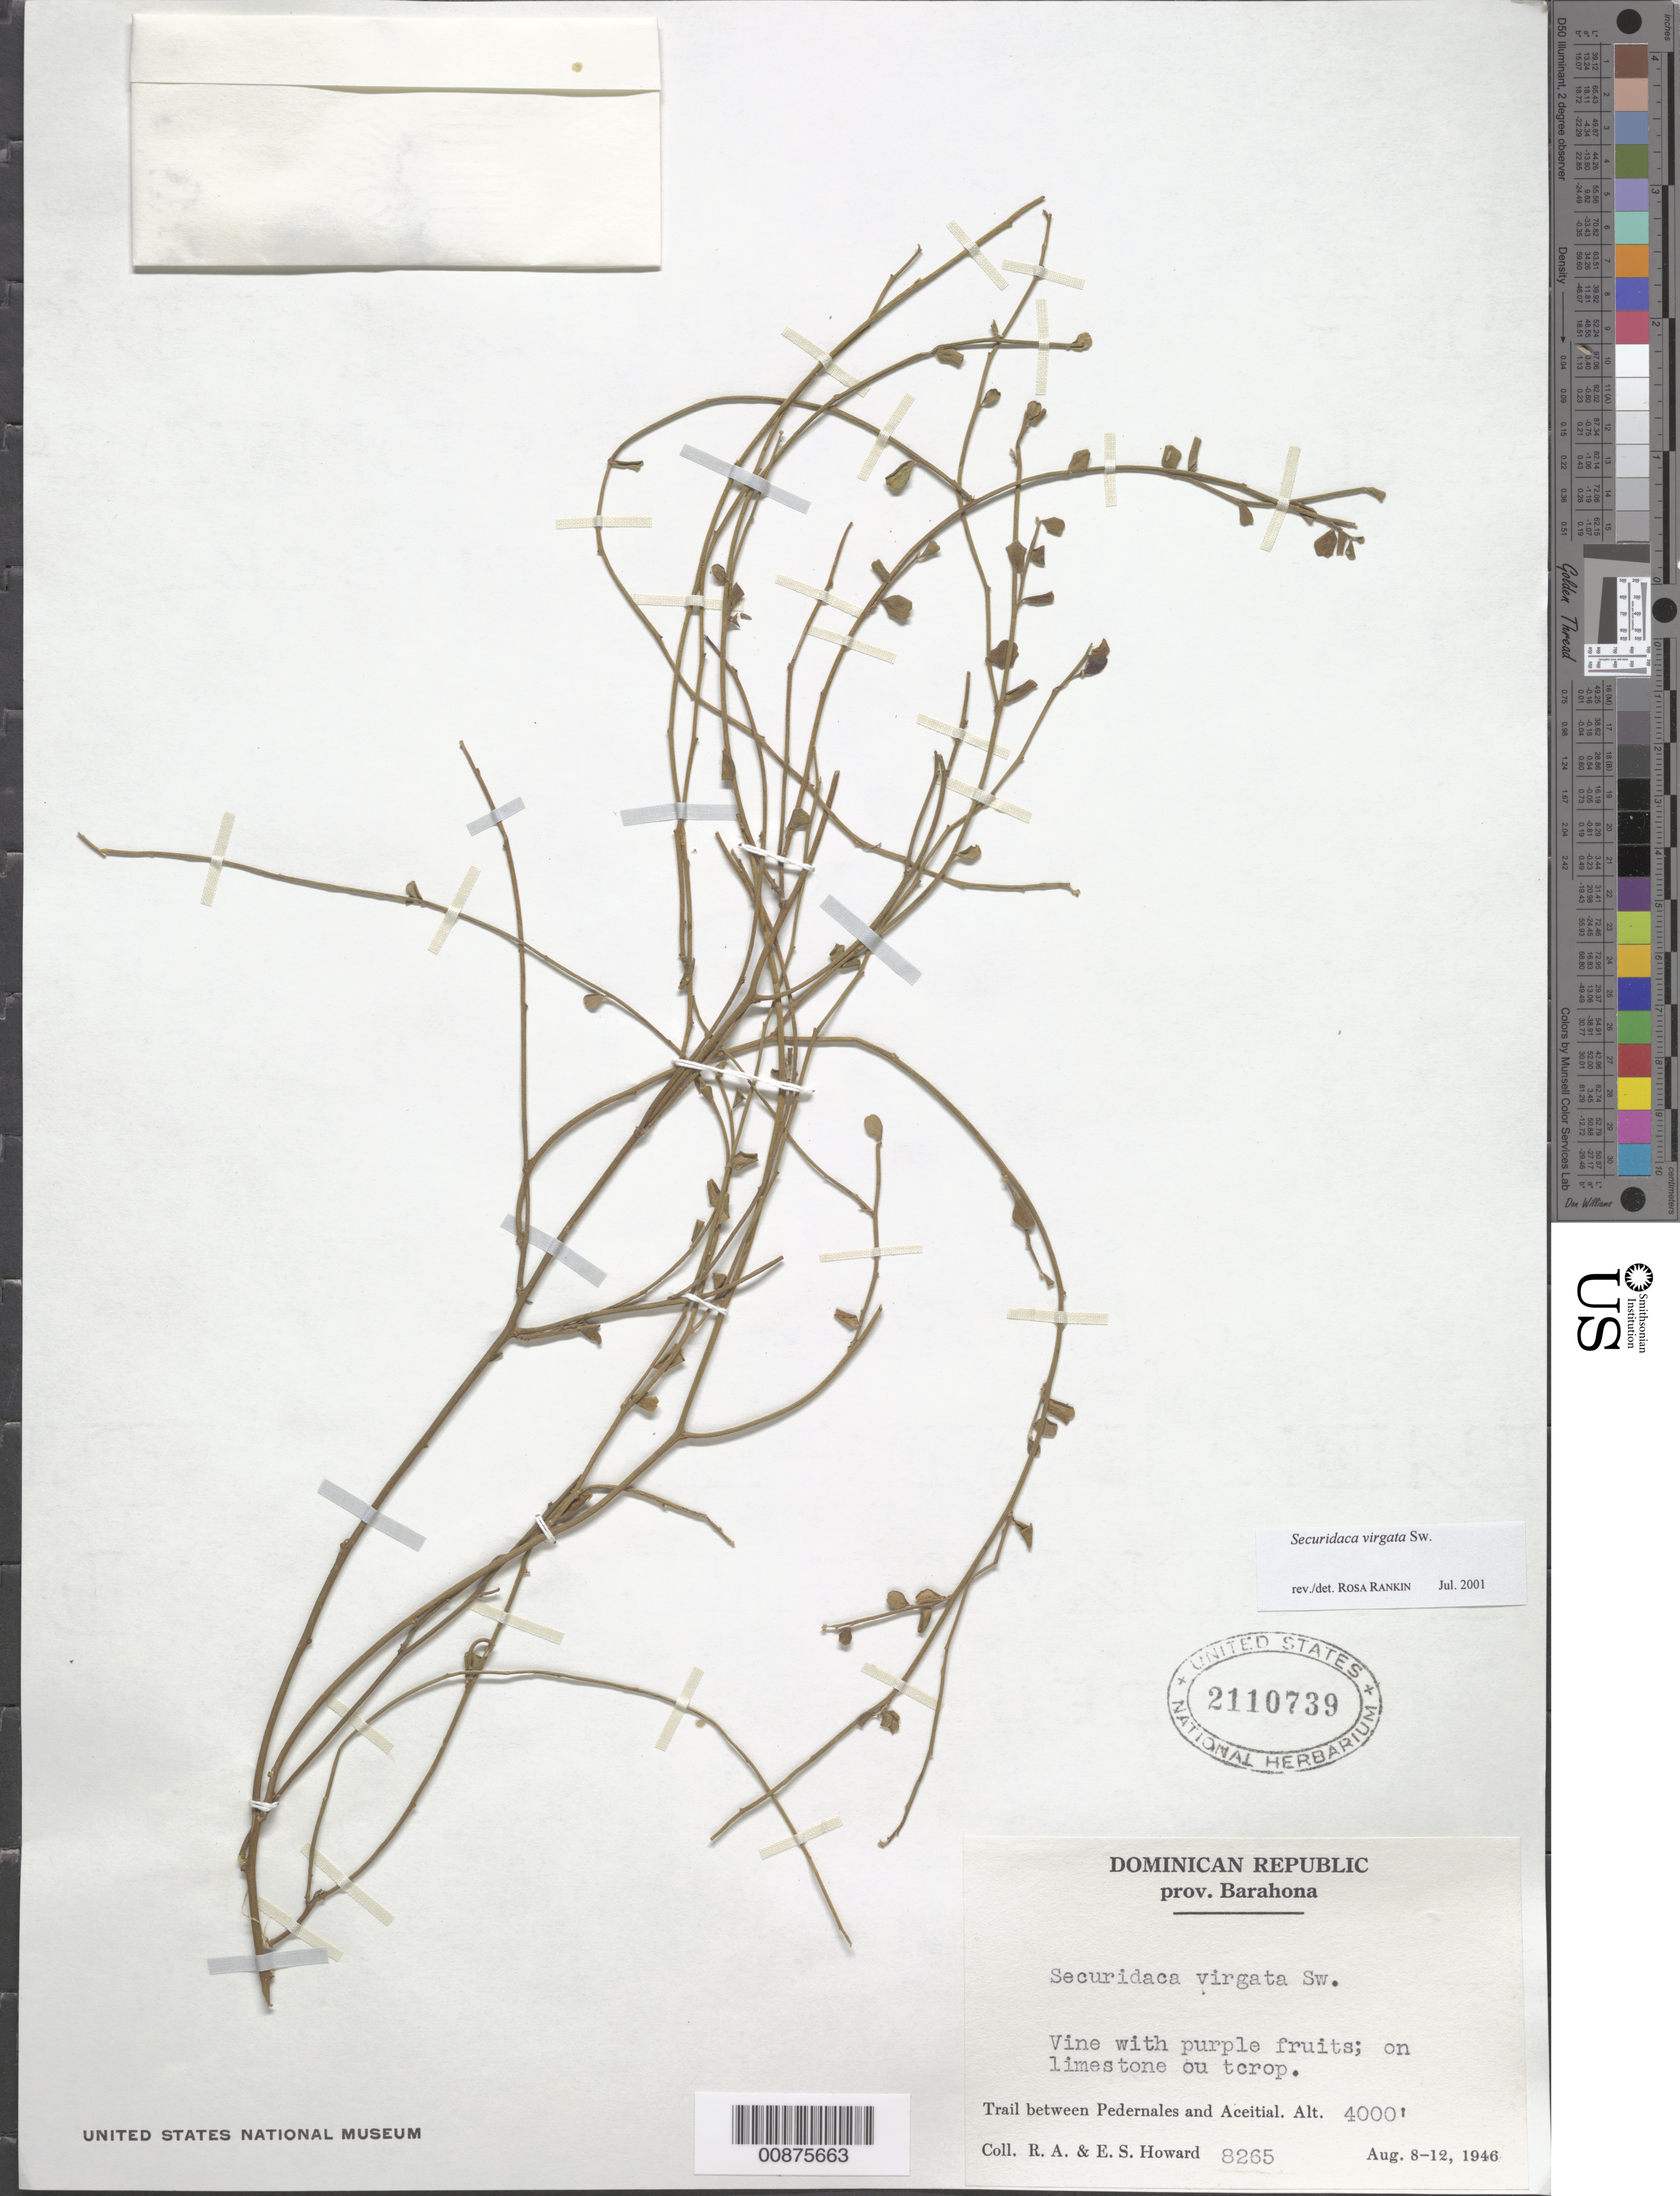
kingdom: Plantae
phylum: Tracheophyta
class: Magnoliopsida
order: Fabales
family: Polygalaceae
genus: Securidaca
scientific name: Securidaca virgata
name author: Sw.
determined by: Rankin Rodriguez, Rosa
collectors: R. A. Howard & E. S. Howard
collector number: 8265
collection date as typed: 08 Aug 1946 to 12 Aug 1946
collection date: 1946-08-08/1946-08-12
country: Dominican Republic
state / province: Barahona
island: Hispaniola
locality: Trail between Pedernales and Aceitial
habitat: On limestone outcrop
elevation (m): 1219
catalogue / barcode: US 2110739